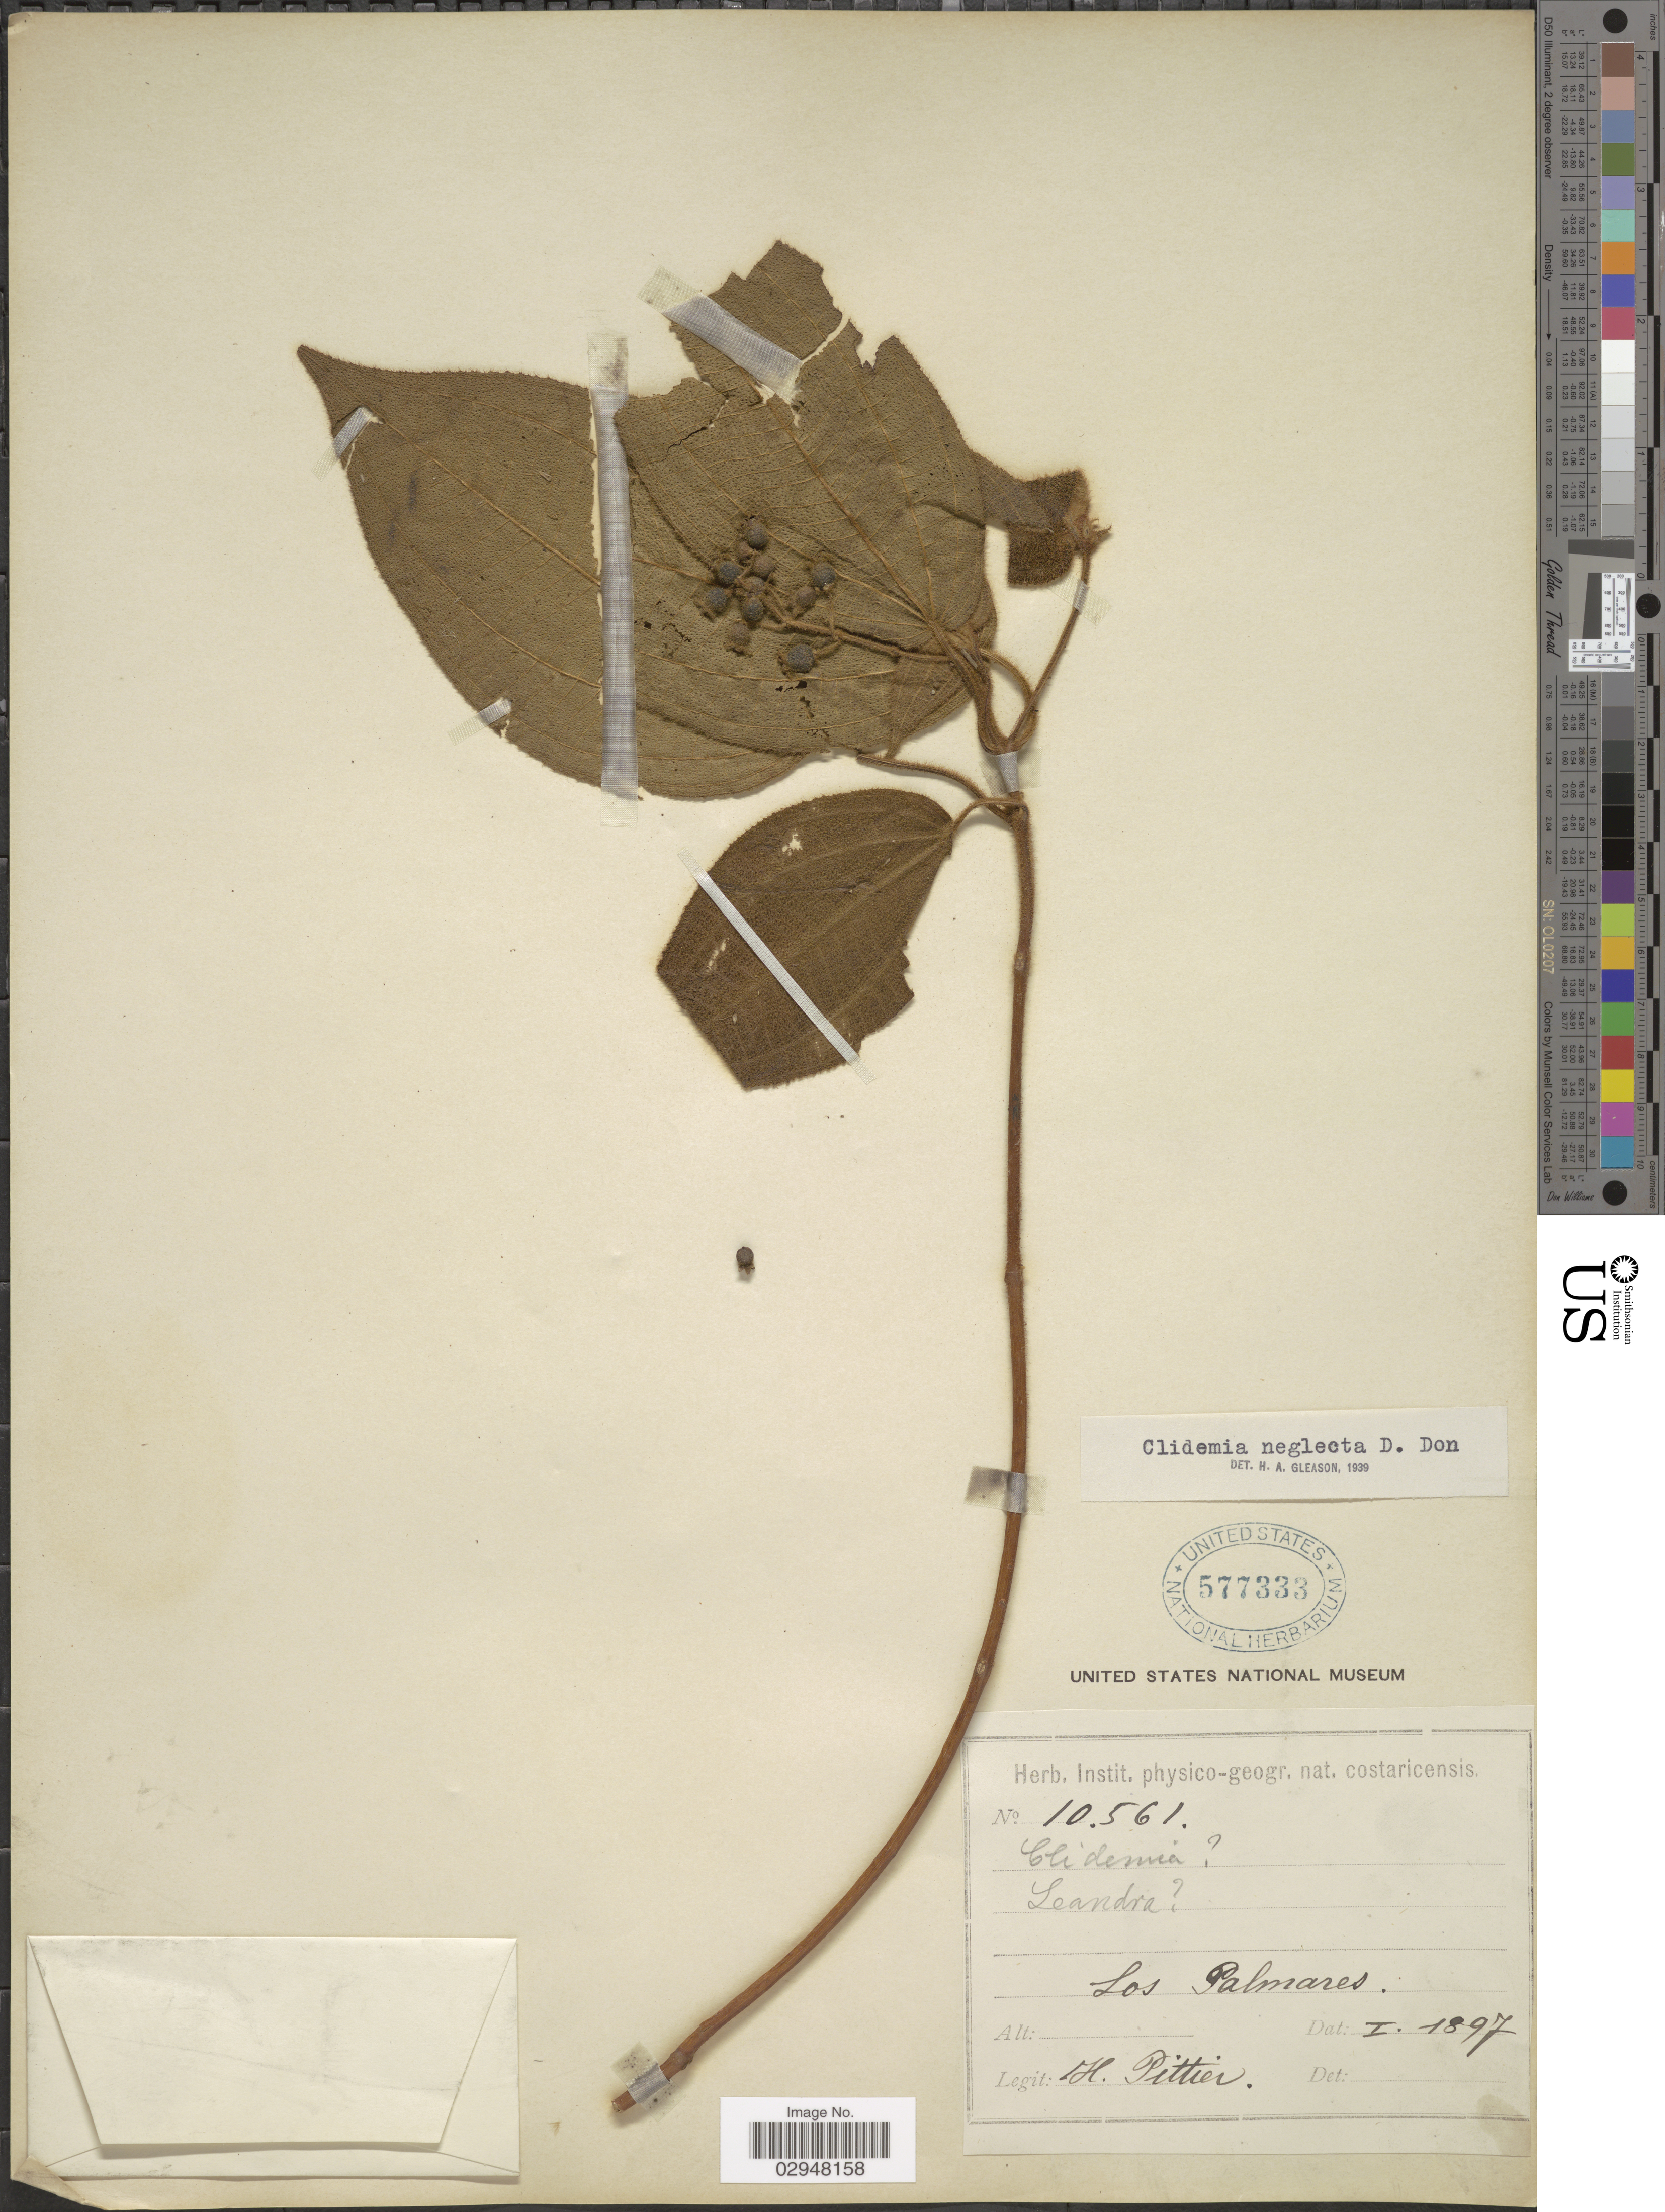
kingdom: Plantae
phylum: Tracheophyta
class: Magnoliopsida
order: Myrtales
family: Melastomataceae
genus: Clidemia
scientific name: Clidemia pustulata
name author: DC.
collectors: H. F. Pittier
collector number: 10561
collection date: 1897-01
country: Costa Rica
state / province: Alajuela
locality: Los Palmares.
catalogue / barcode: US 577333